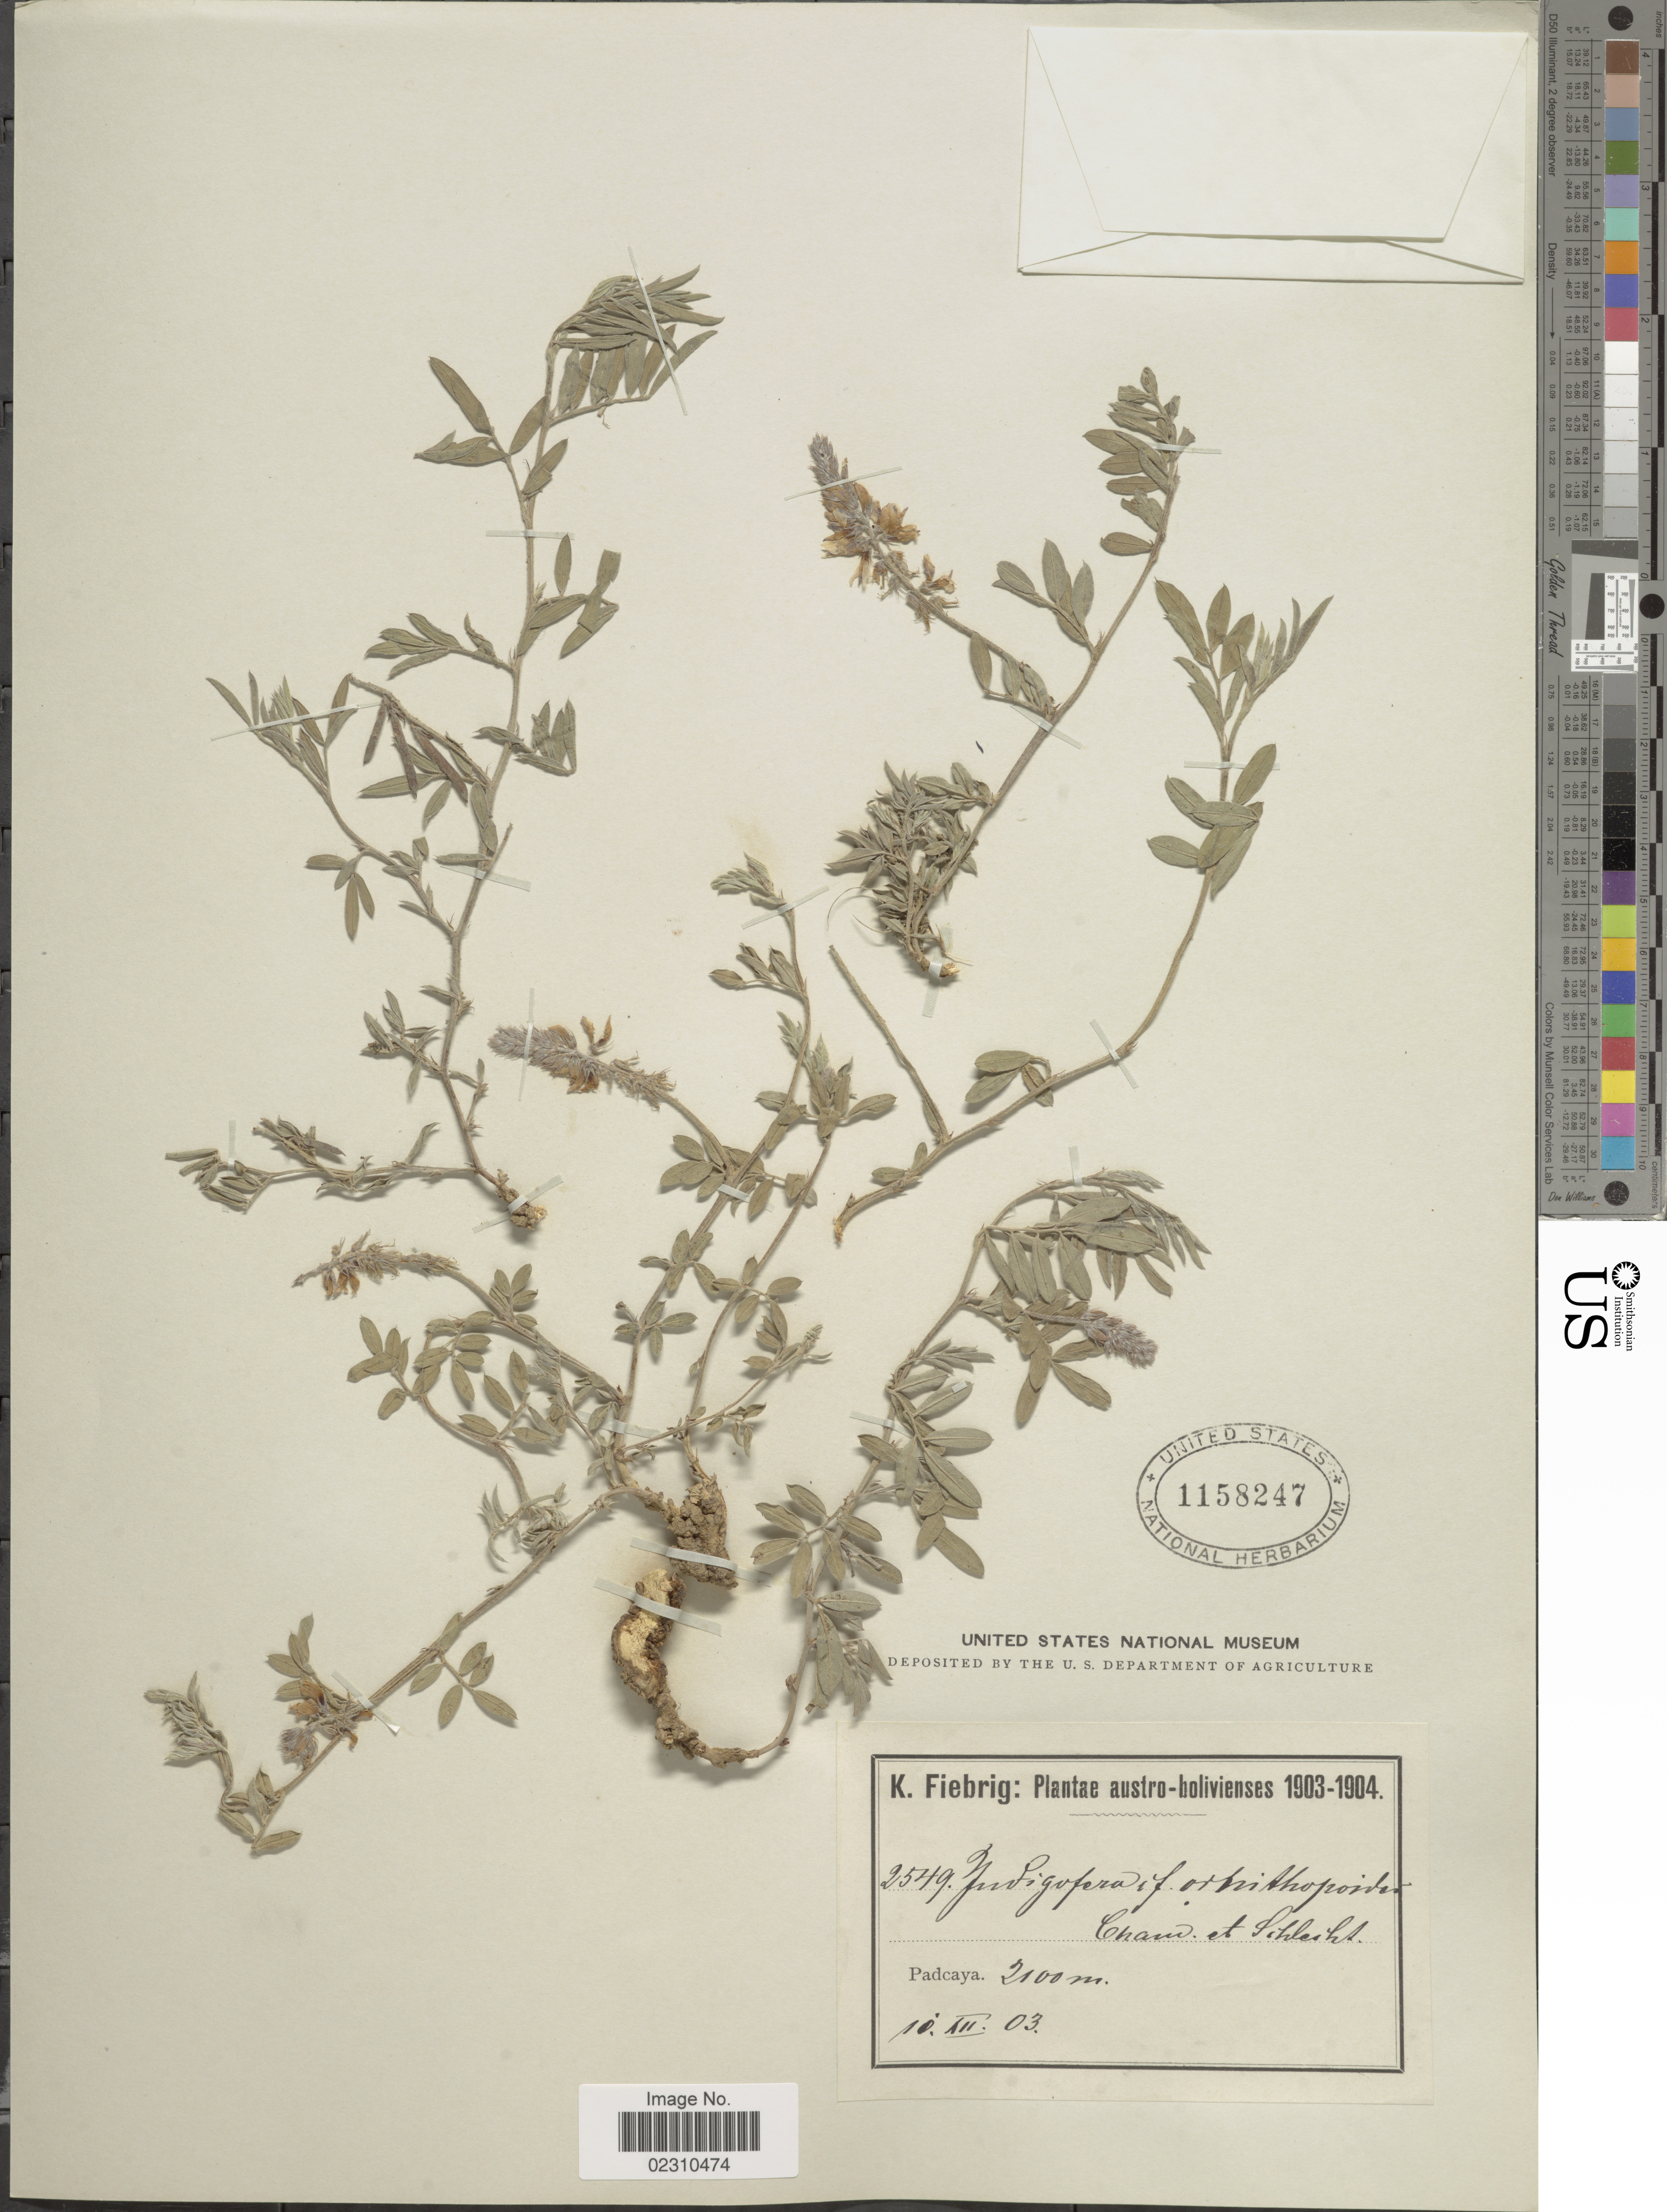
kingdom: Plantae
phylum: Tracheophyta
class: Magnoliopsida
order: Fabales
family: Fabaceae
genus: Indigofera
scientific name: Indigofera ornithopodioides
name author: Schumach. & Thonn.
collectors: K. Fiebrig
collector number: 2549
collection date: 1903-12-10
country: Bolivia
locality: Padcaya, Austro-bolivienses.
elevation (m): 2100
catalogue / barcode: US 1158247